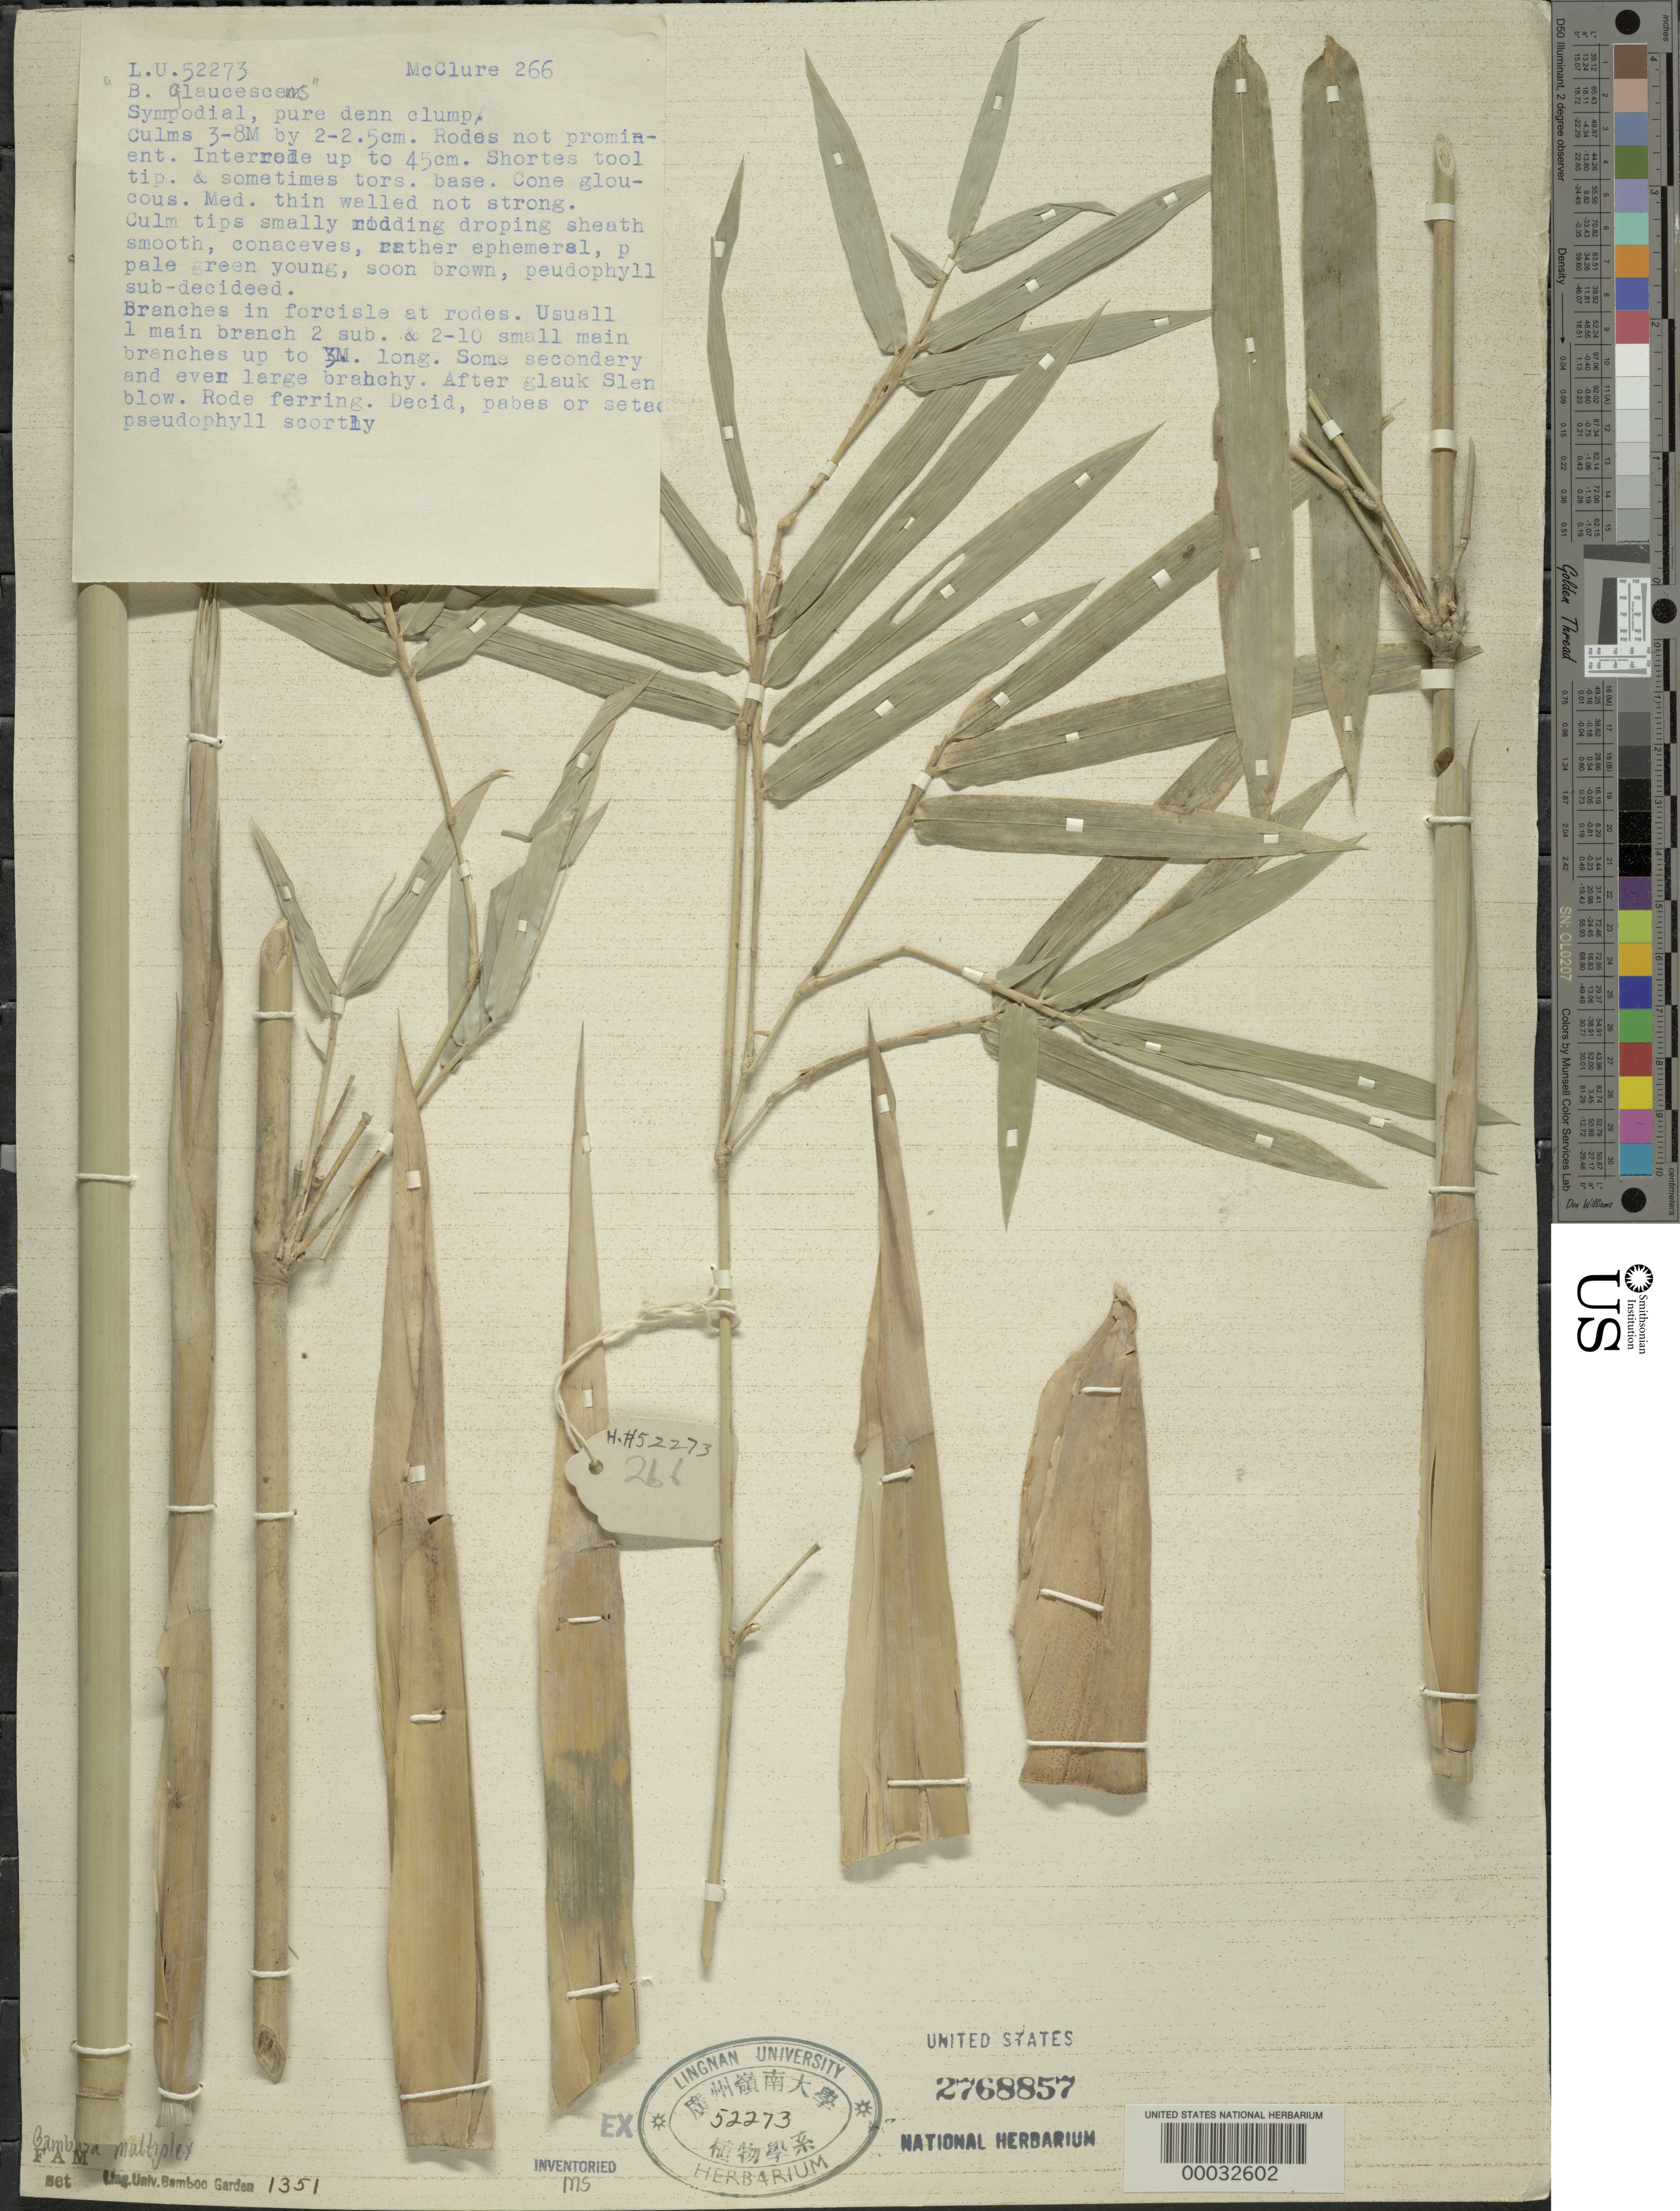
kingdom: Plantae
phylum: Tracheophyta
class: Liliopsida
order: Poales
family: Poaceae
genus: Bambusa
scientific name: Bambusa multiplex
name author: (Lour.) Raeusch. ex Schult. & Schult. f.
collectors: F. A. McClure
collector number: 266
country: China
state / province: Guangdong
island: Honam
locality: Lingnan university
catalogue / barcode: US 2768857